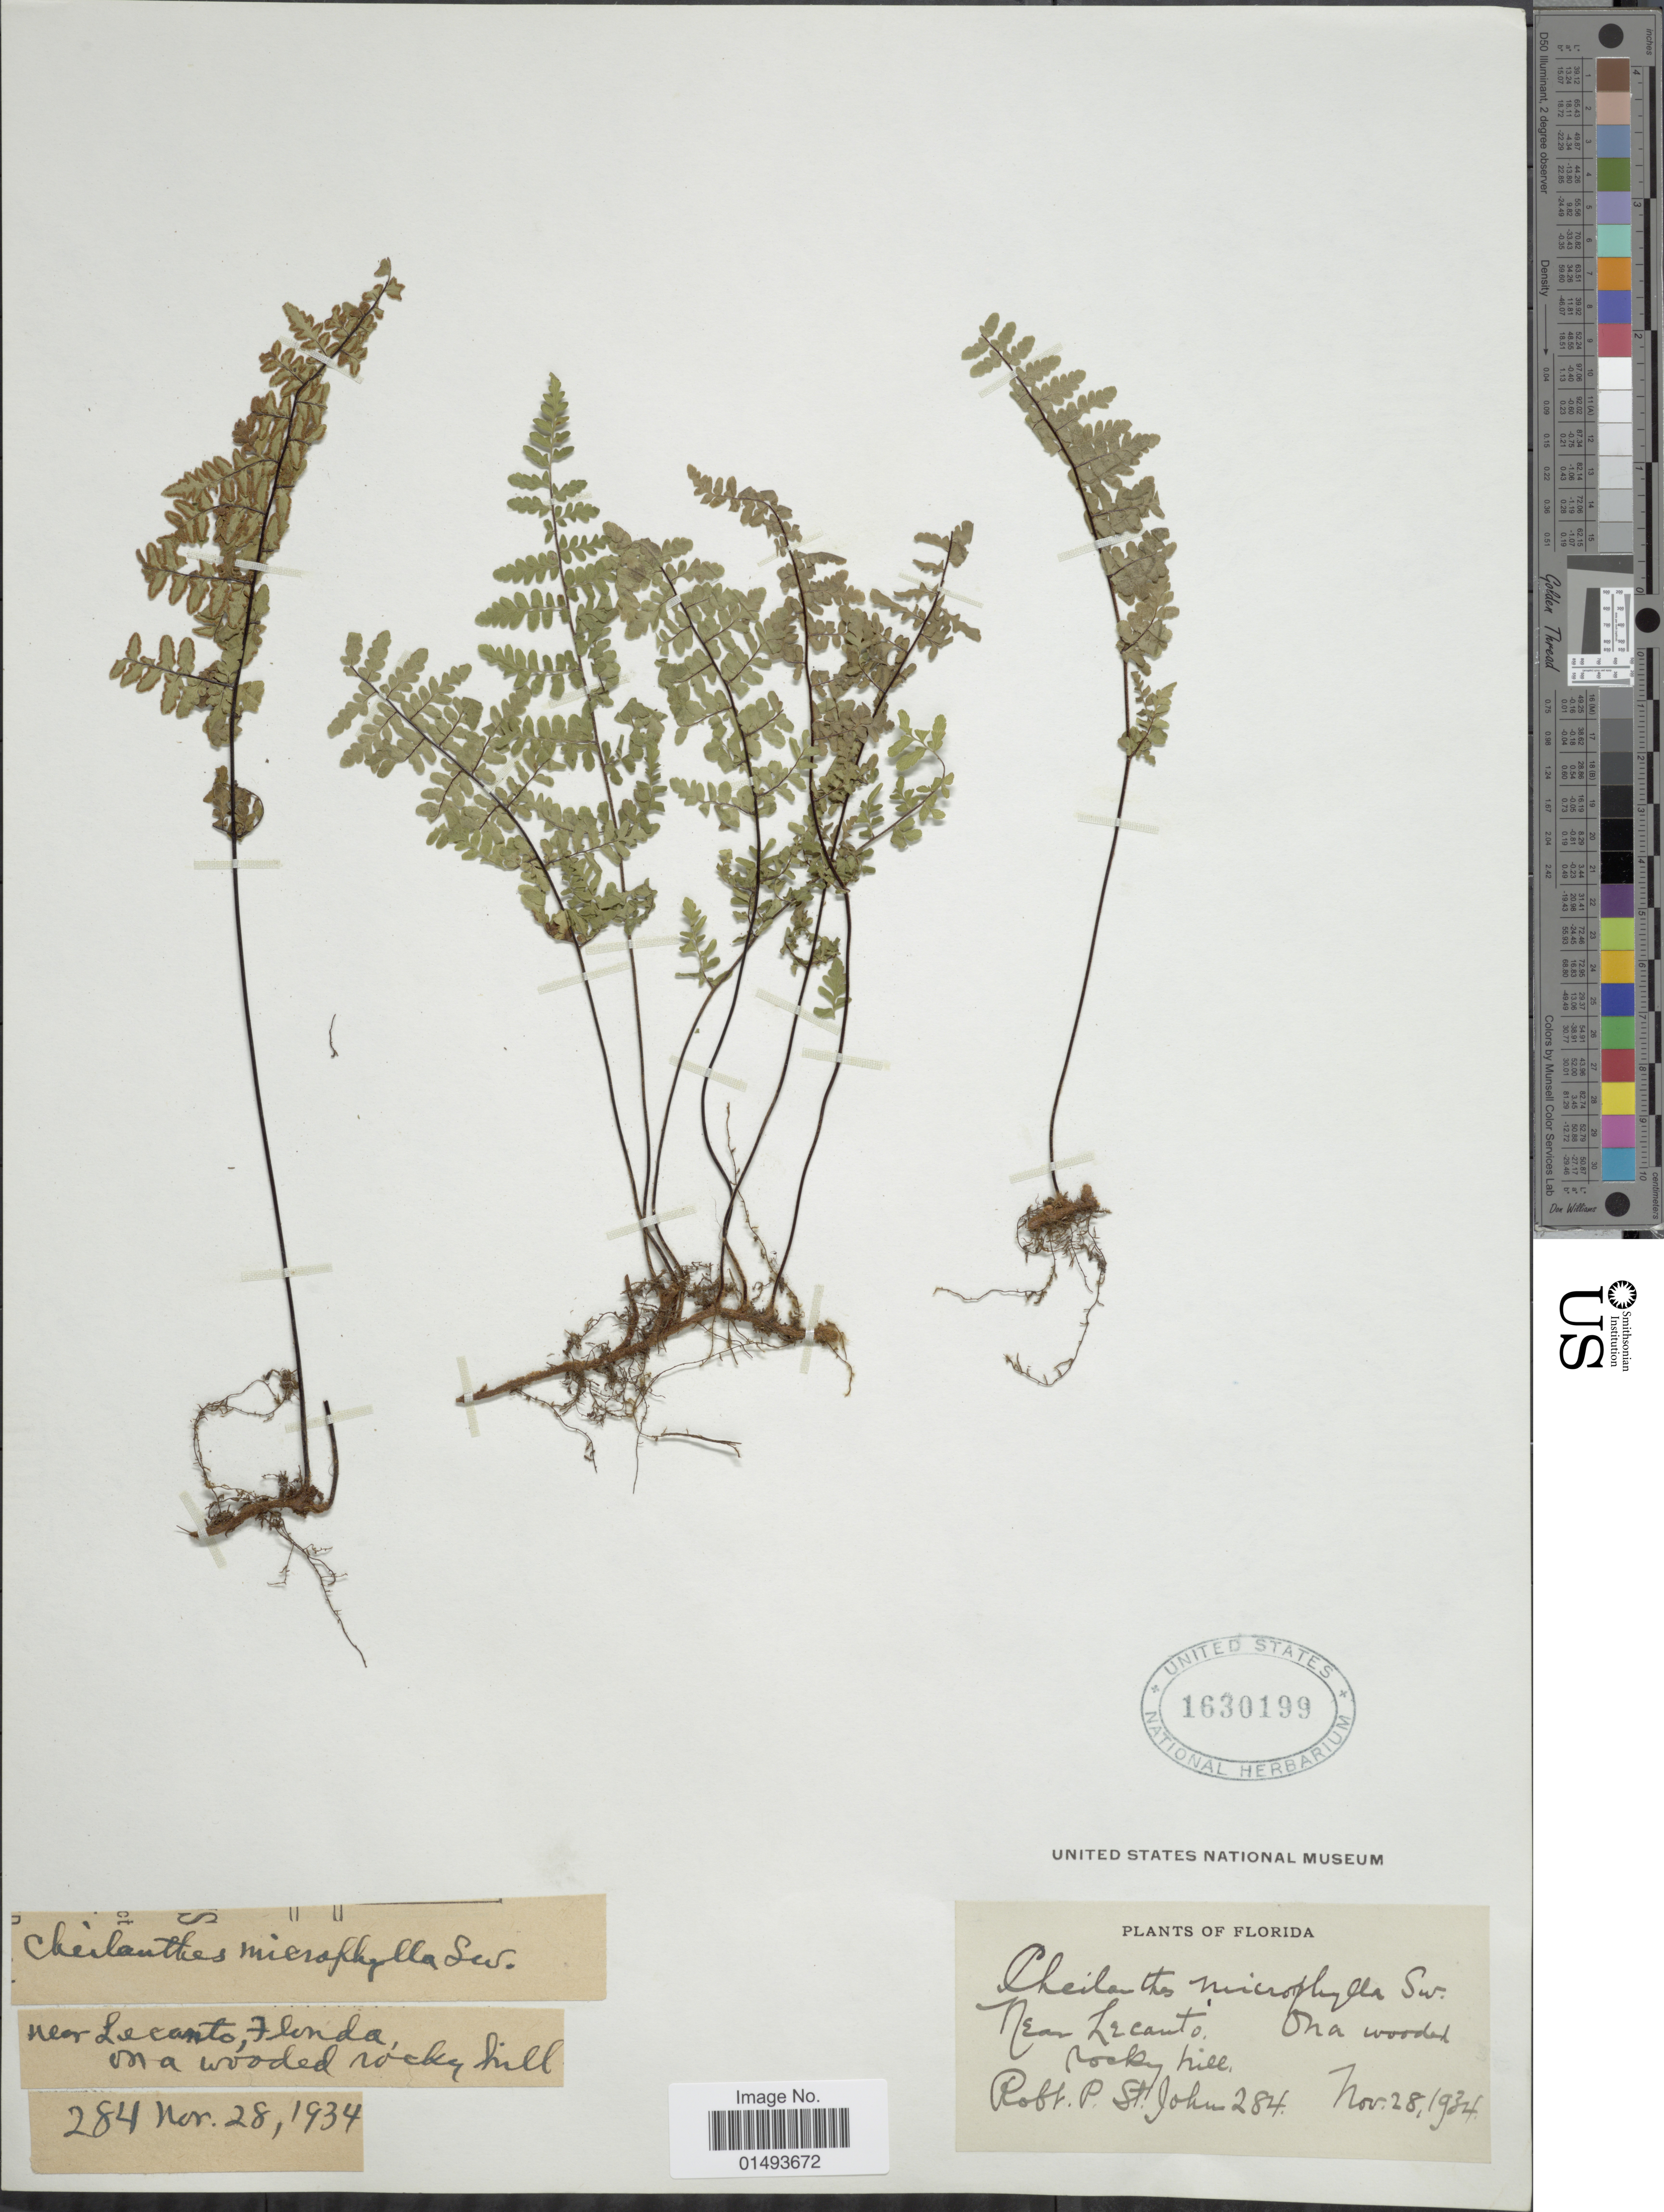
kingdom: Plantae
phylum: Tracheophyta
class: Polypodiopsida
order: Polypodiales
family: Pteridaceae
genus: Myriopteris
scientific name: Myriopteris microphylla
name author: (Sw.) Grusz & Windham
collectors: R. P. St. John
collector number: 284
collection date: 1934-11-28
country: United States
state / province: Florida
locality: Plants of Florida, near Lacanto, on a wooded rocky hill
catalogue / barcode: US 1630199